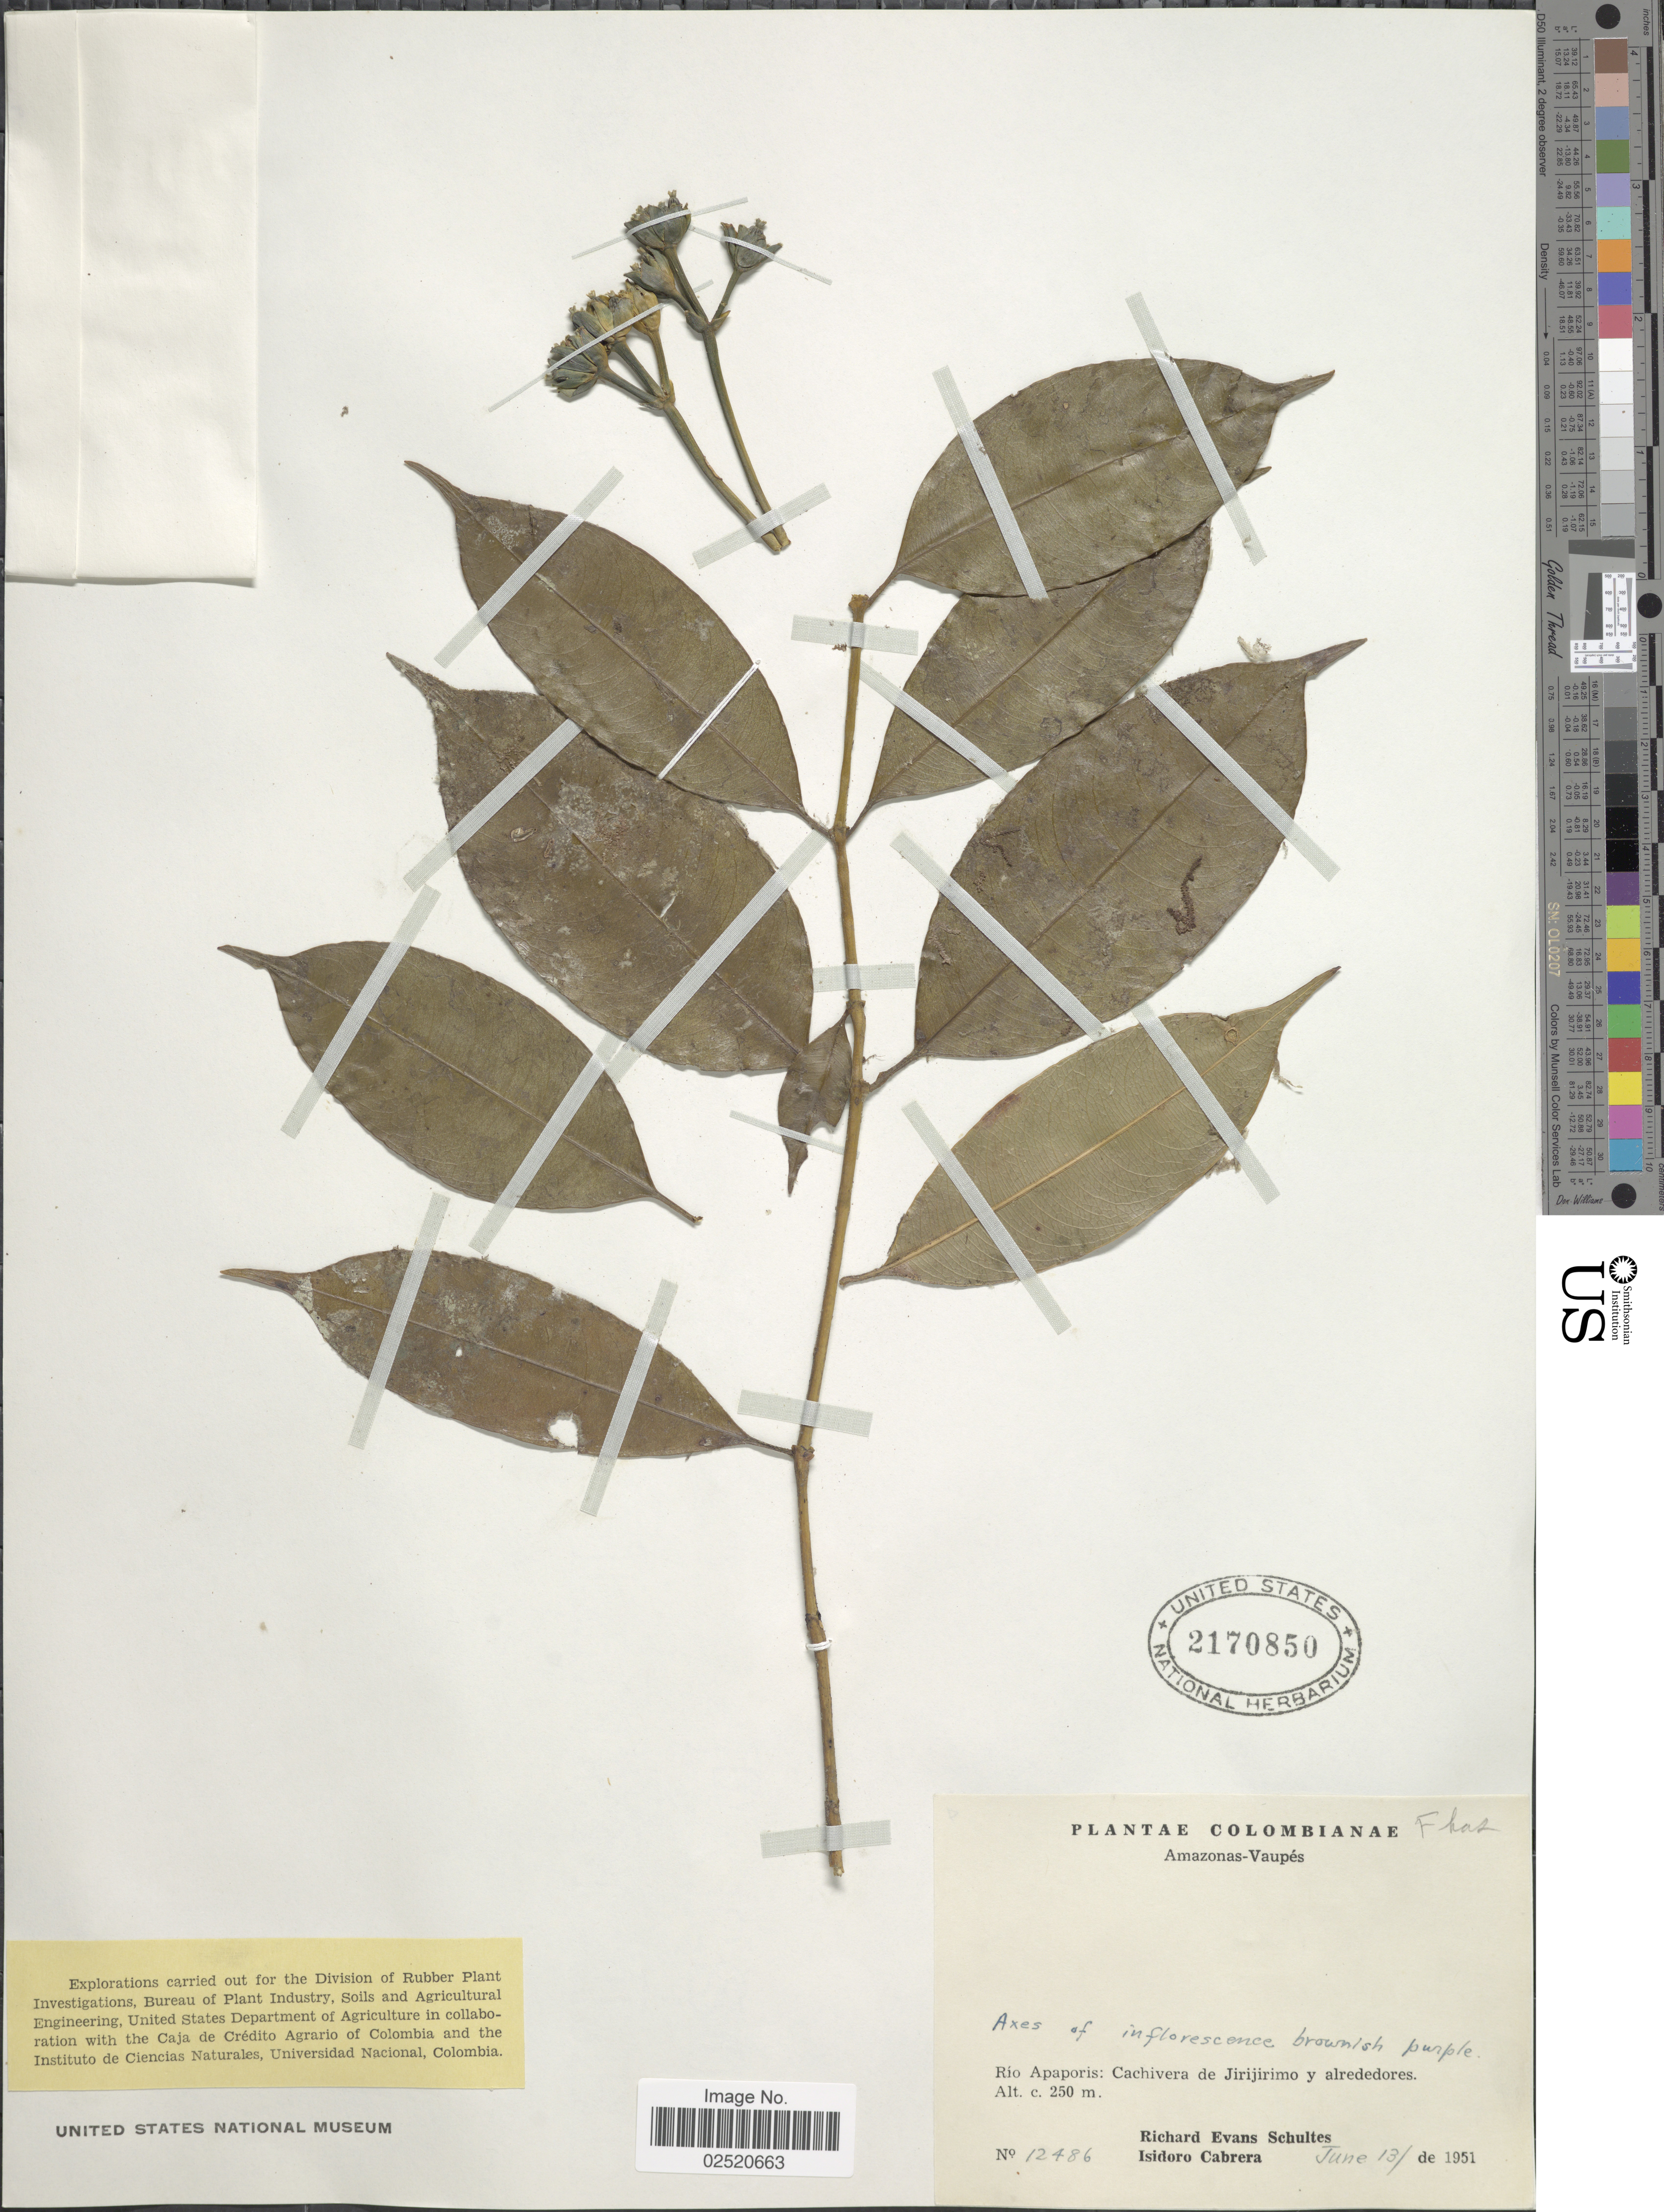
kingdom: Plantae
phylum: Tracheophyta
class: Magnoliopsida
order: Gentianales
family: Rubiaceae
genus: Psychotria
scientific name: Psychotria sp.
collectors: R. E. Schultes & I. Cabrera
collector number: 12486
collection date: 1951-06-13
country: Colombia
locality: Amazonas-Vaupés. Río Apaporis: Cachivera de Jirijirimo y alrededores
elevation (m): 250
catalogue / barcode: US 2170850